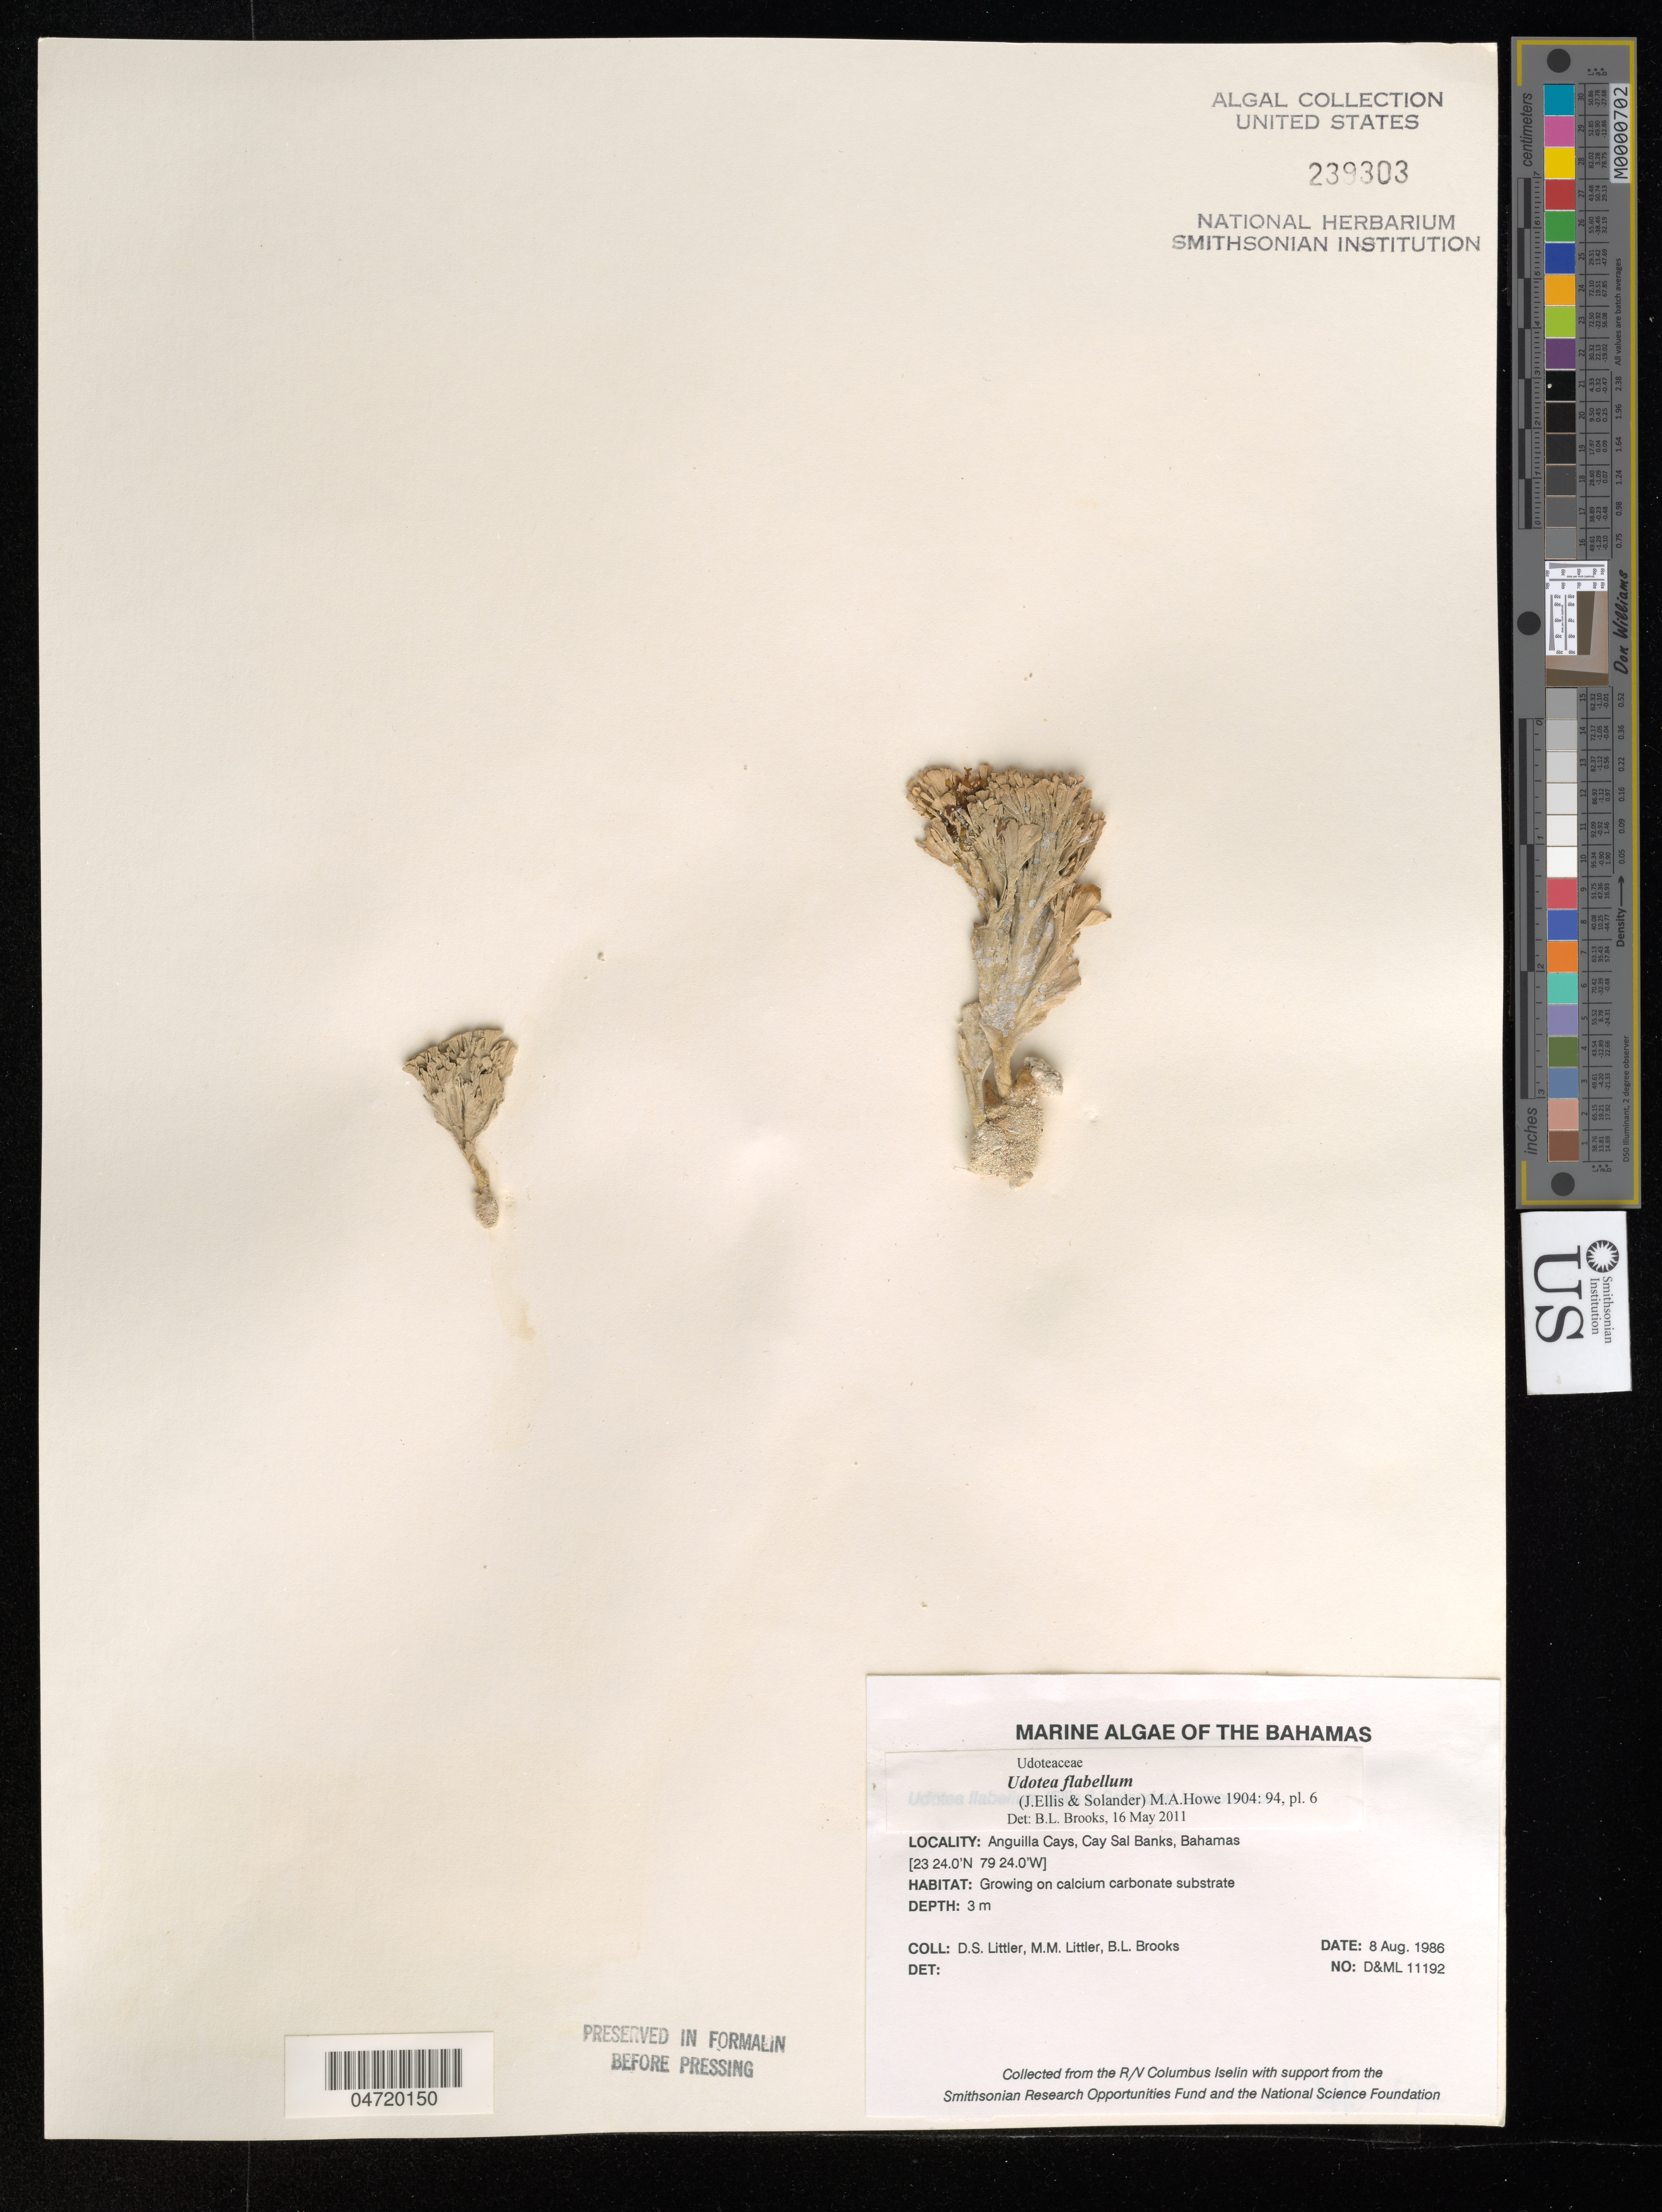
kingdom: Plantae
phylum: Chlorophyta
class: Ulvophyceae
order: Bryopsidales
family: Udoteaceae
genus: Udotea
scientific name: Udotea flabellum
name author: (J. Ellis & Sol.) M. Howe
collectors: D. S. Littler, M. M. Littler & B. Brooks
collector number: D&ML 11192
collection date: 1986-08-08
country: Bahamas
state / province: Anguilla Cays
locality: Cay Sal Banks.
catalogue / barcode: US 239303